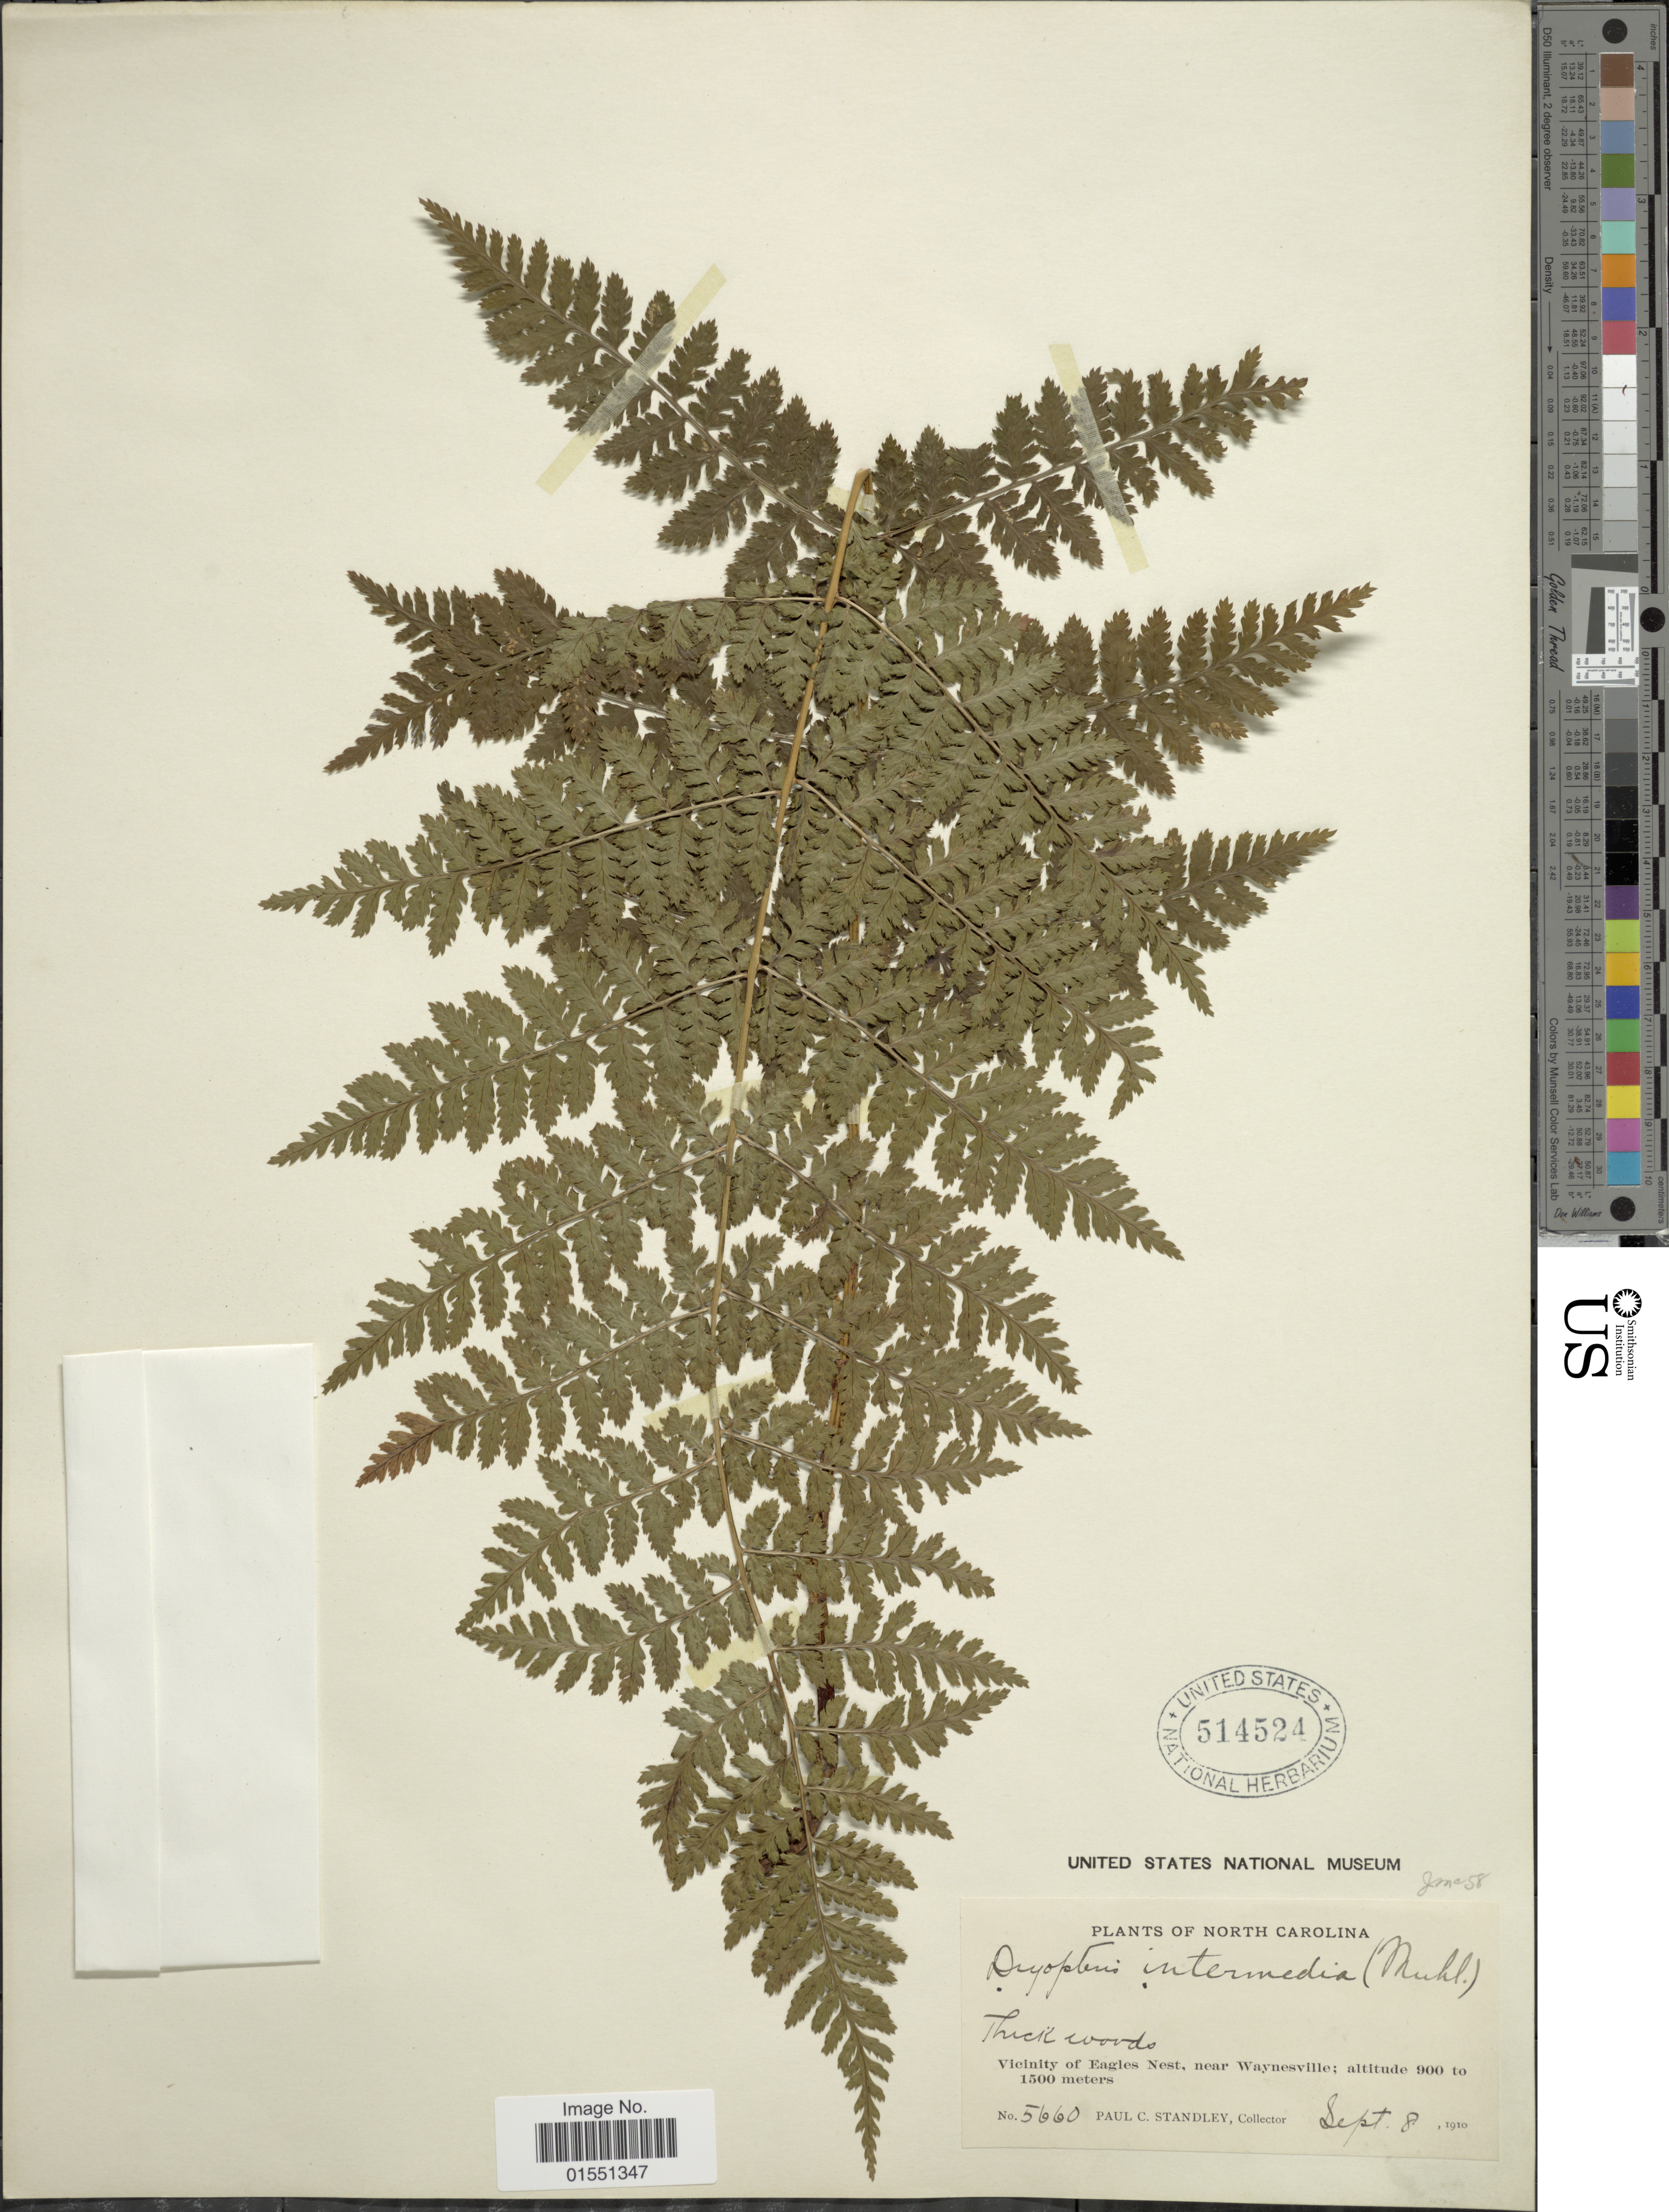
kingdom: Plantae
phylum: Tracheophyta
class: Polypodiopsida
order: Polypodiales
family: Dryopteridaceae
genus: Dryopteris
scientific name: Dryopteris intermedia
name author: (Muhl.) A. Gray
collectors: P. C. Standley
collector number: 5660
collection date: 1910-09-08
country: United States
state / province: North Carolina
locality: Vicinity of Eagles Nest, near Waynesville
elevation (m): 900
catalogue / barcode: US 514524